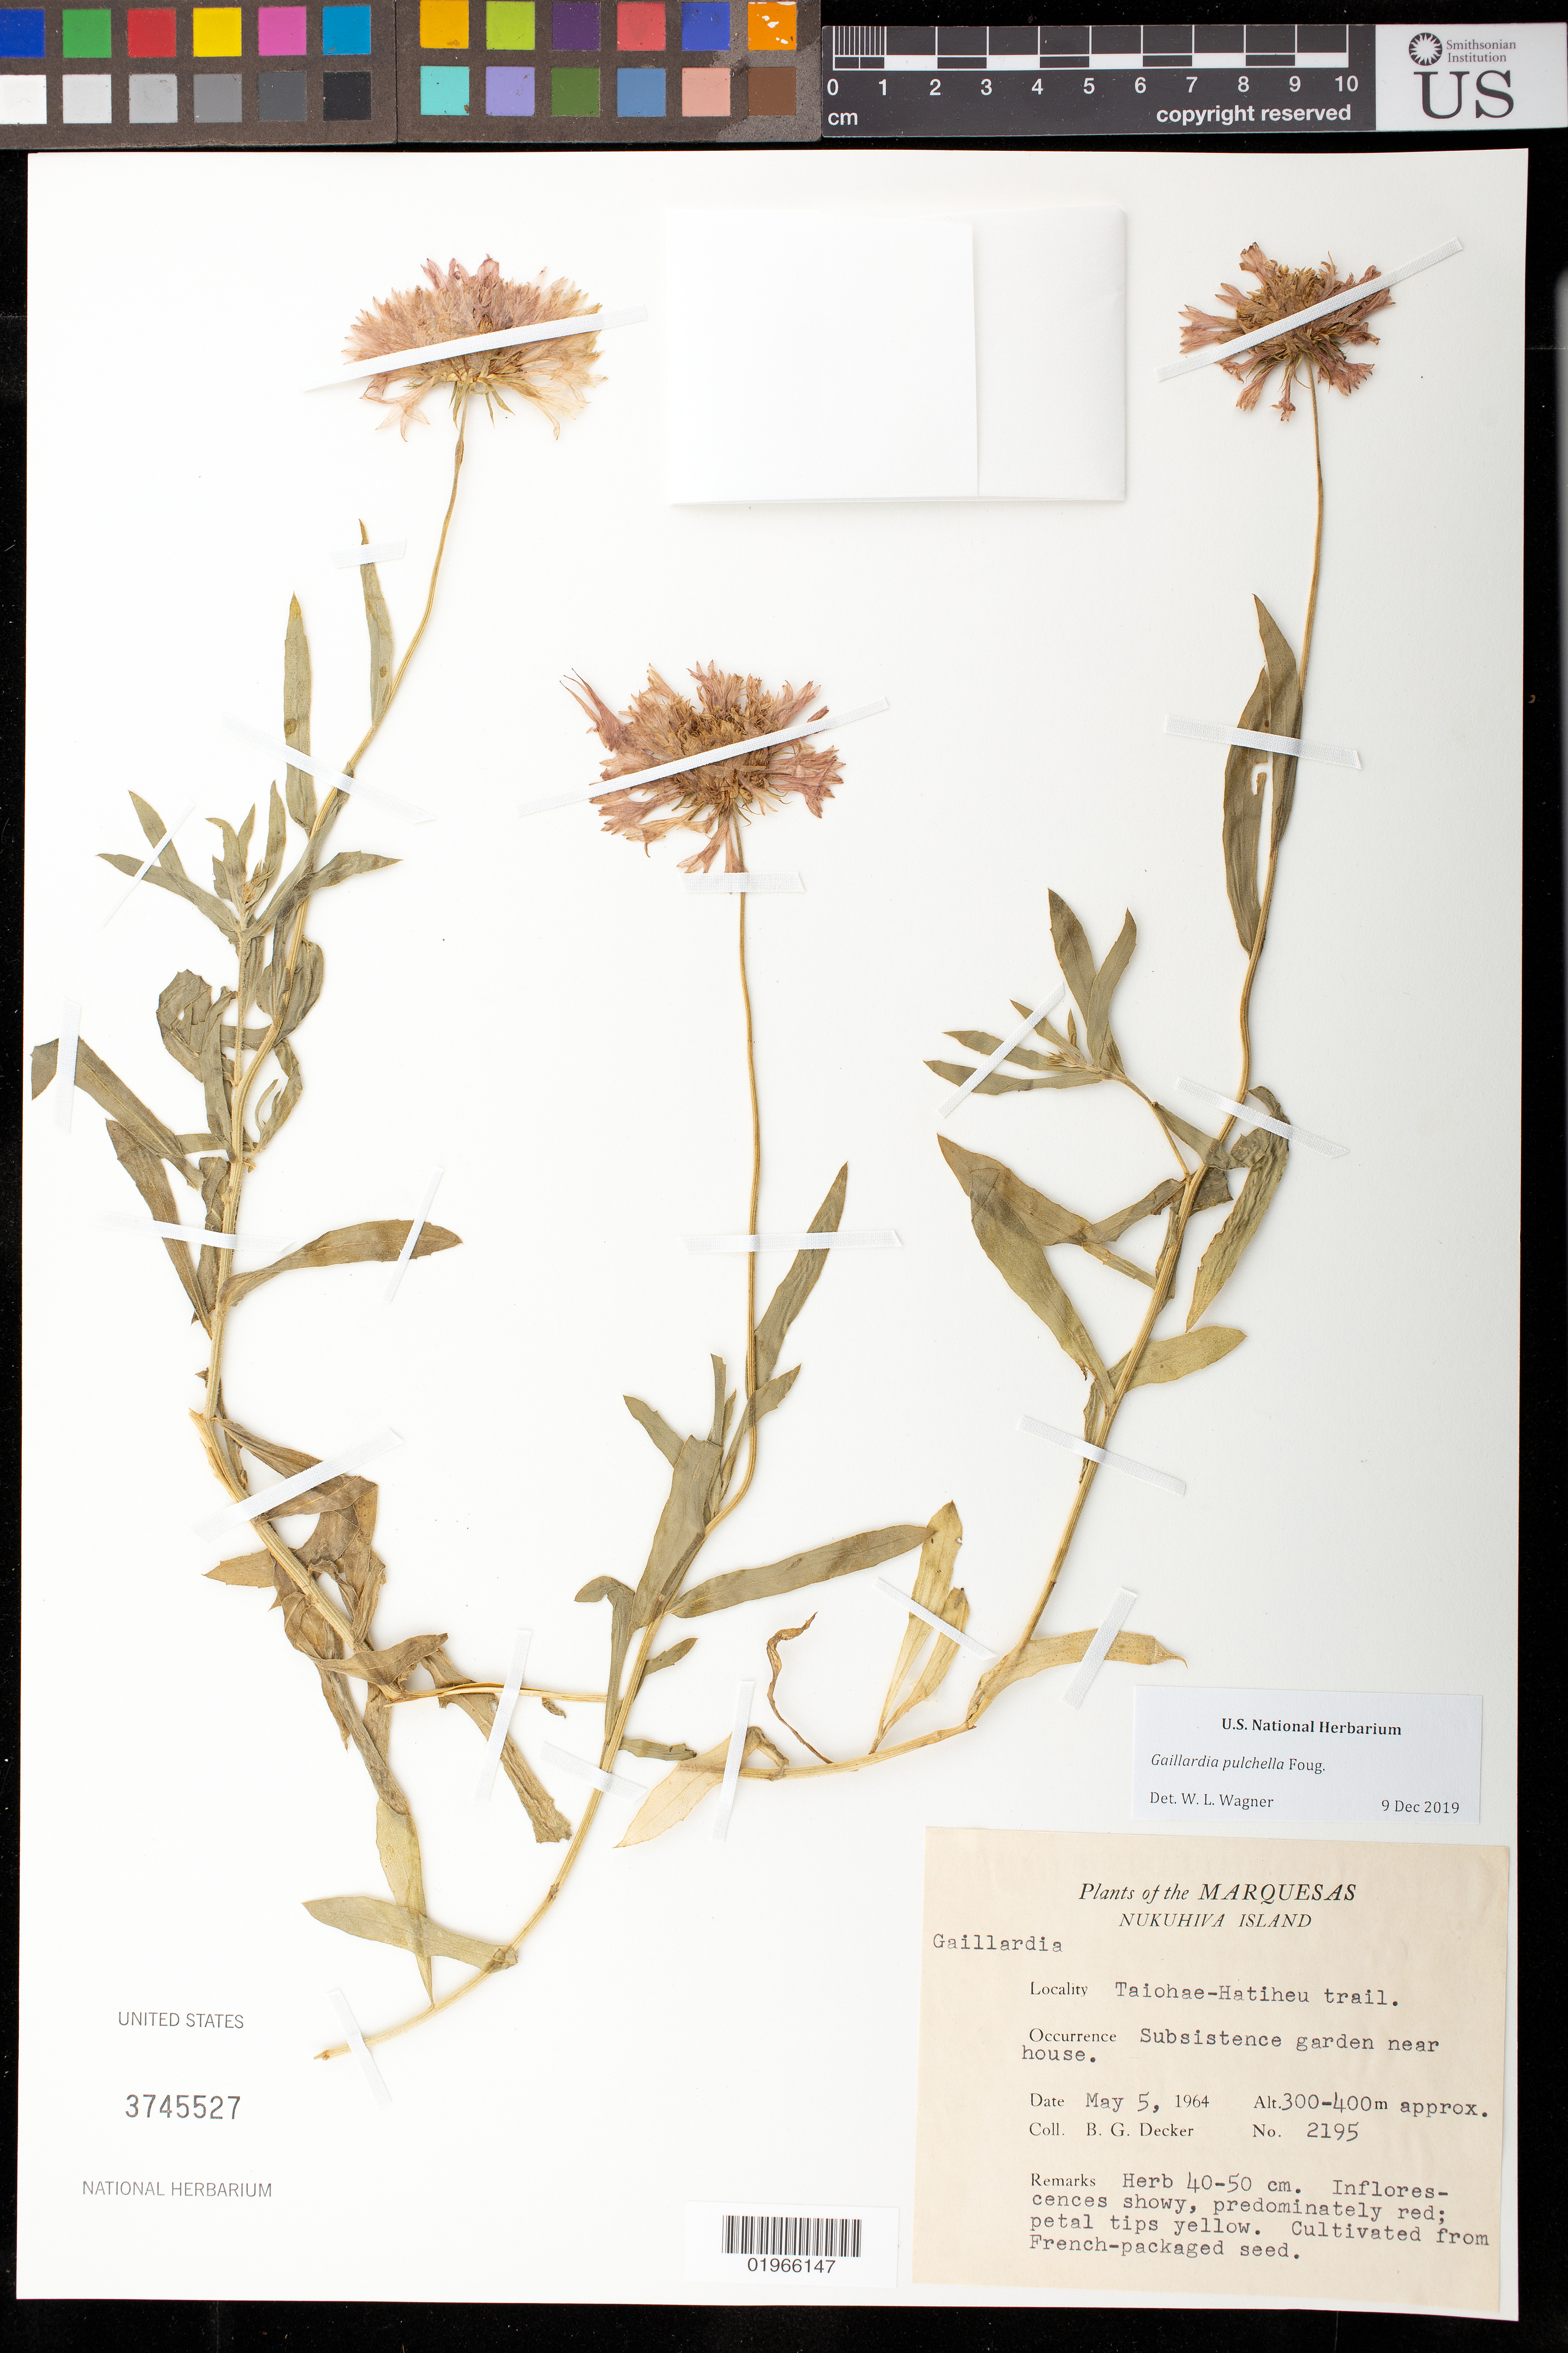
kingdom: Plantae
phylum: Tracheophyta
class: Magnoliopsida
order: Asterales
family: Asteraceae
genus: Gaillardia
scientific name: Gaillardia pulchella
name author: Foug.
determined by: Wagner, W. L., (BOT), Smithsonian Institution - National Museum of Natural History (UNITED STATES)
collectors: B. G. Decker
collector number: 2195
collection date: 1964-05-05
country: French Polynesia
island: Nuku Hiva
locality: Taiohae-Hatiheu trail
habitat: Subsistence garden near house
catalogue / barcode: US 3745527